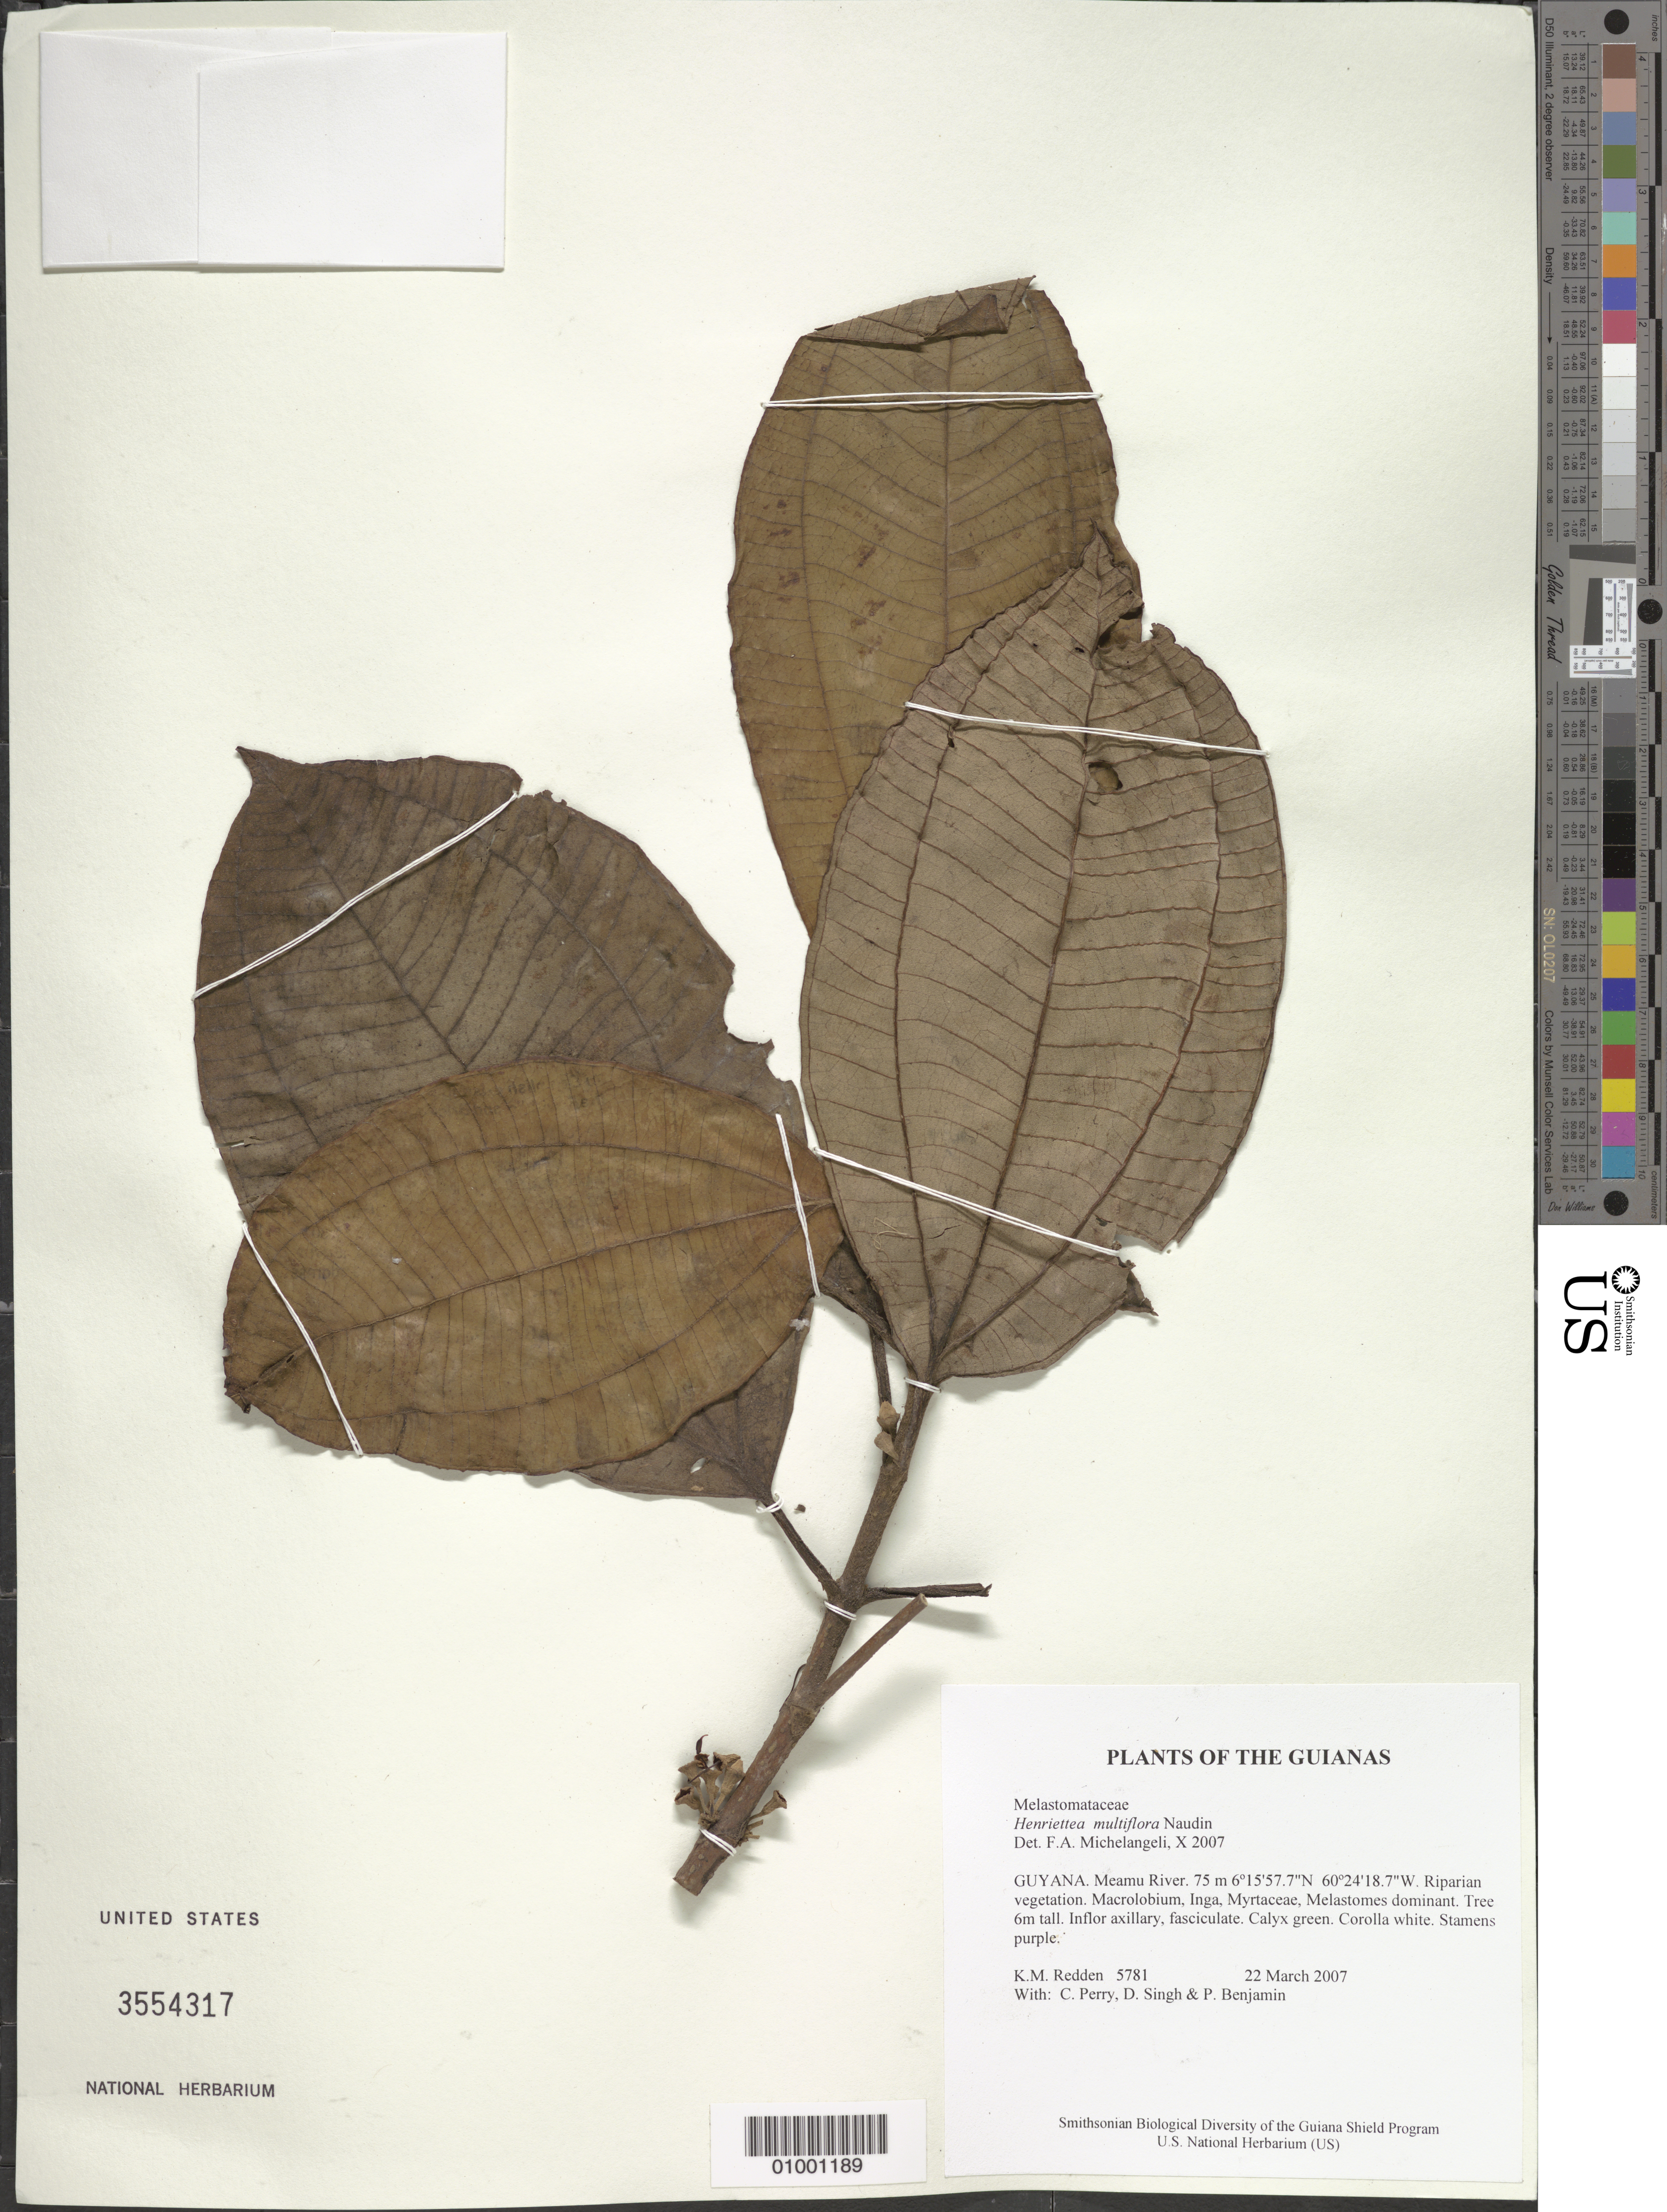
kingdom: Plantae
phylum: Tracheophyta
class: Magnoliopsida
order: Myrtales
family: Melastomataceae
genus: Henriettea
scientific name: Henriettea multiflora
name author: Naudin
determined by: Michelangeli, F. A.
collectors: K. M. Redden, C. Perry, D. Singh & P. Benjamin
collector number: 5781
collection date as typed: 22 March 2007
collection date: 2007-03-22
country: Guyana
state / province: Cuyuni-Mazaruni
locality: Meamu River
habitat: Riparian vegetation. Macrolobium, Inga, Myrtaceae, Melastomes dominant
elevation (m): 75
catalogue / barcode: US 3554317